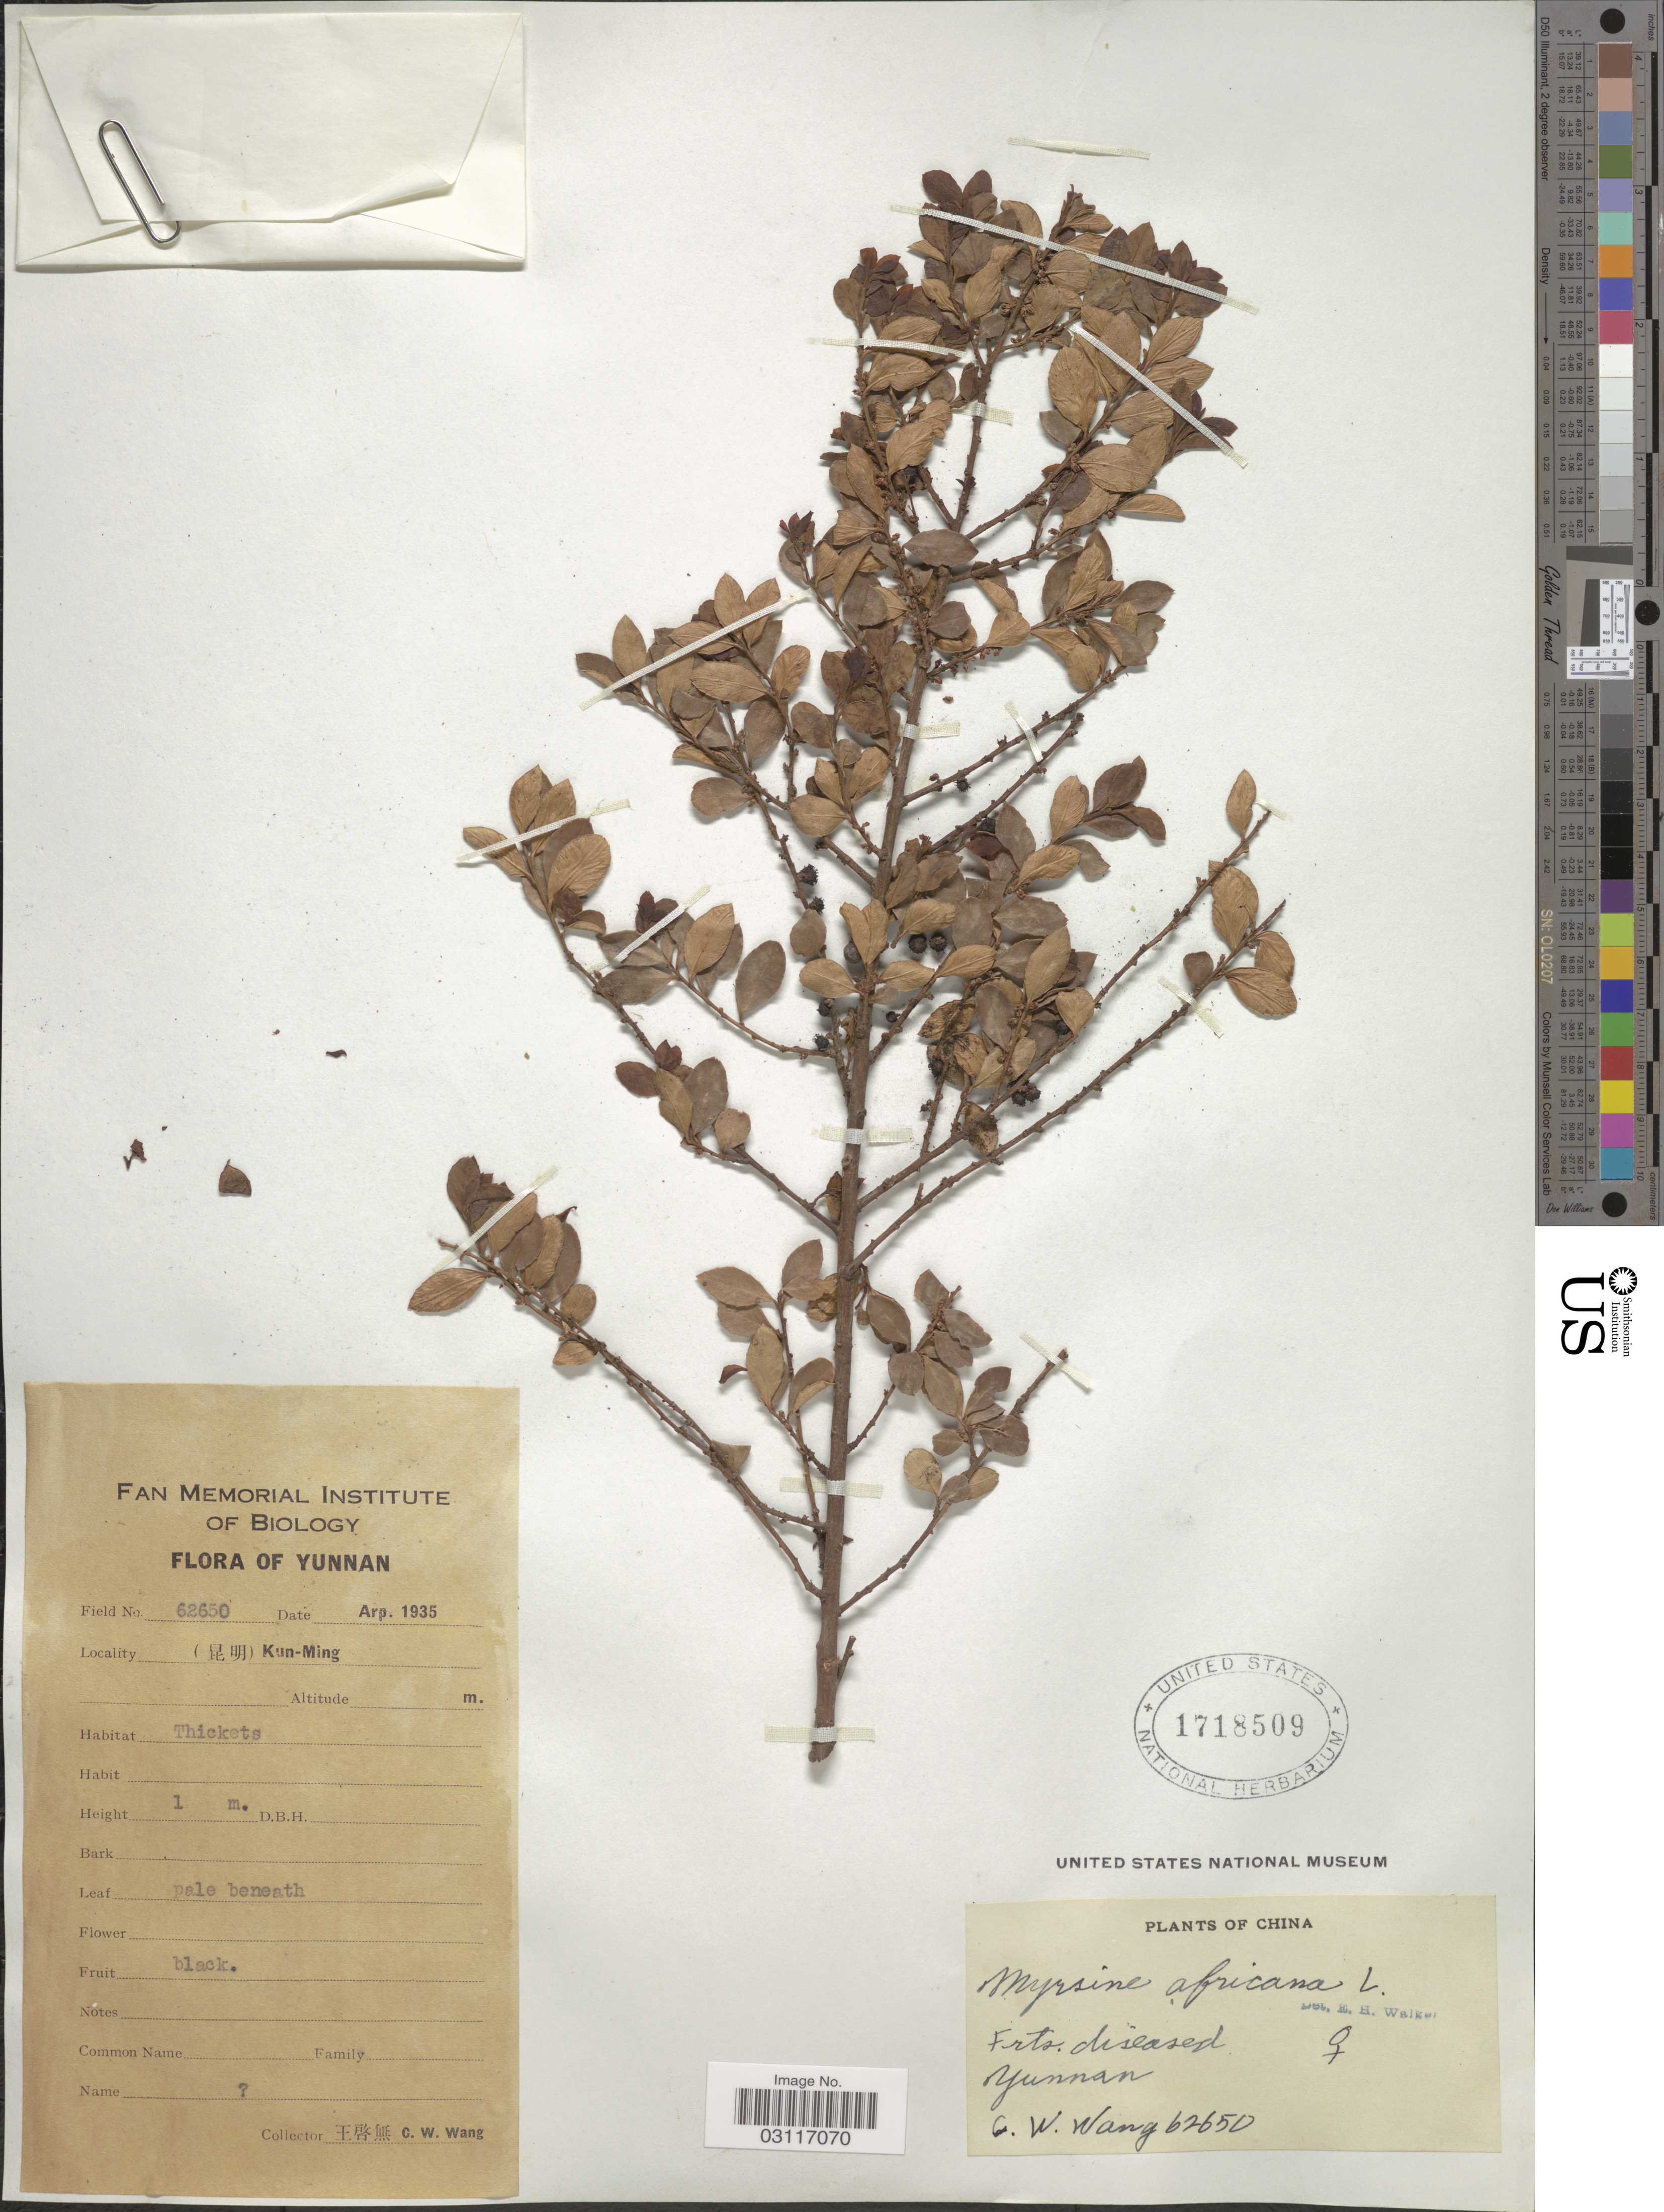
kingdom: Plantae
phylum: Tracheophyta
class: Magnoliopsida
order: Ericales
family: Primulaceae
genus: Myrsine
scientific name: Myrsine africana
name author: L.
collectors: C. W. Wang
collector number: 62650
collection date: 1935-04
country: China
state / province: Yunnan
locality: Kun-Ming.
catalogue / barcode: US 1718509